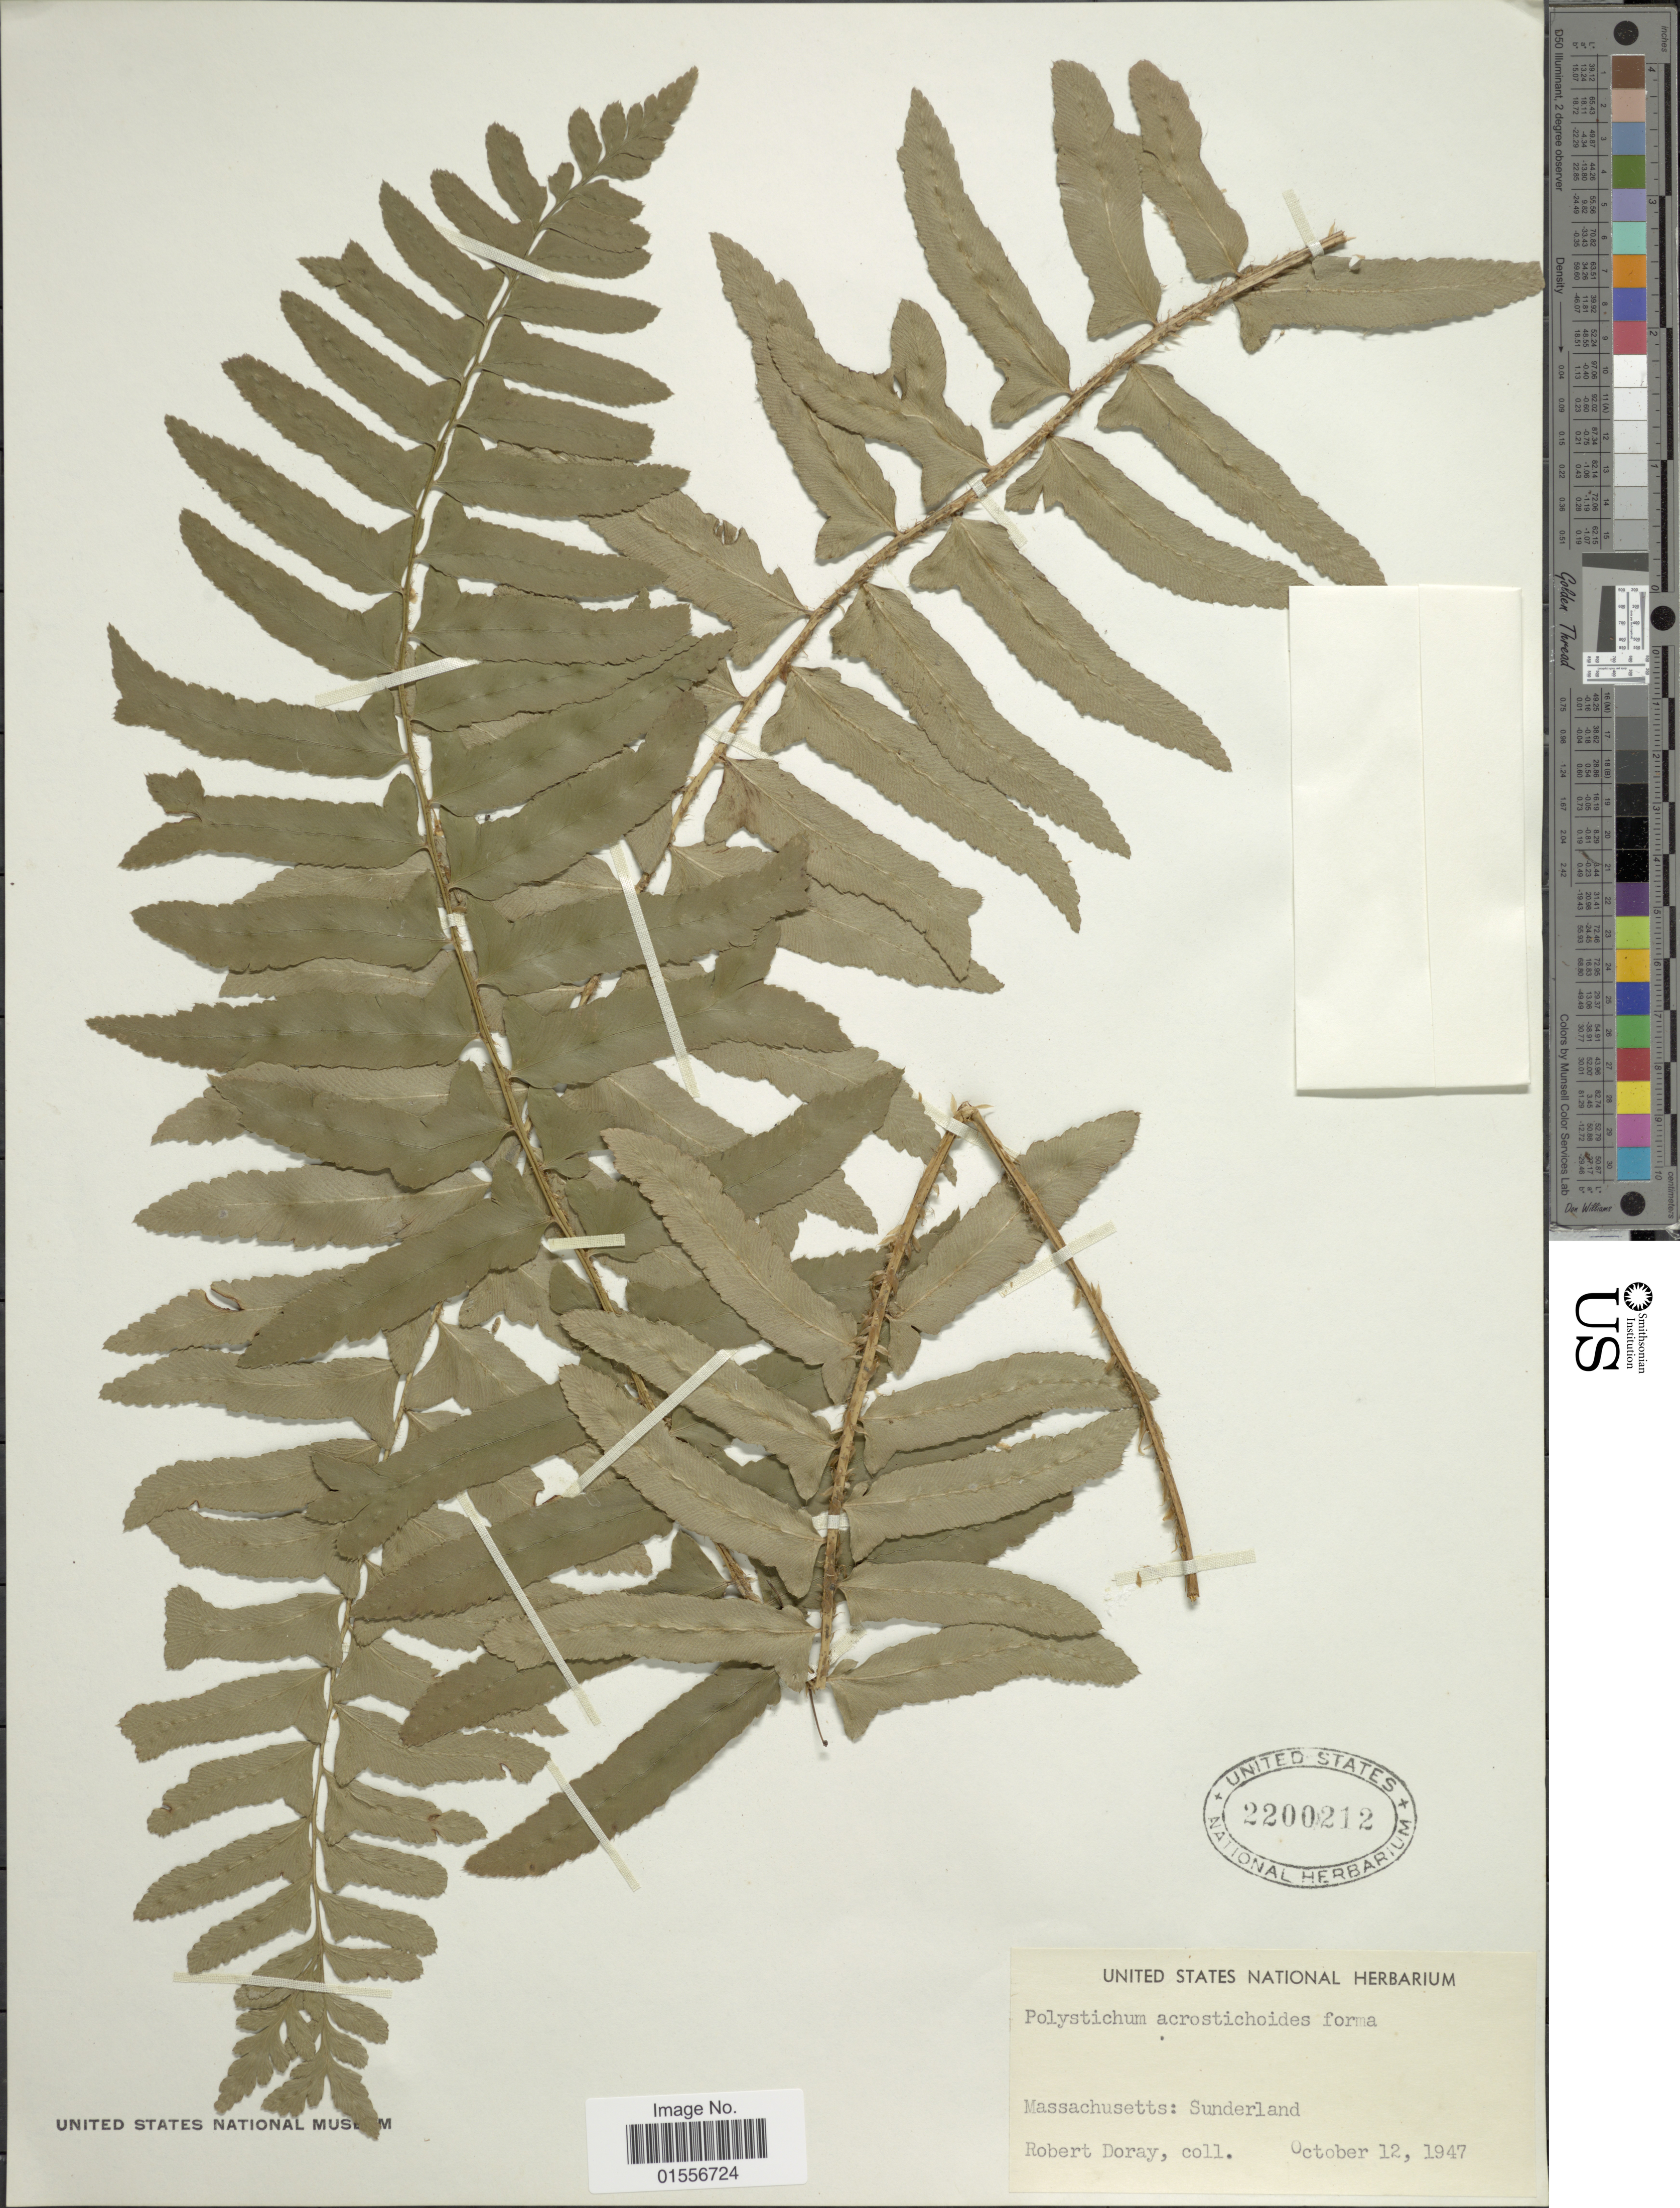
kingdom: Plantae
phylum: Tracheophyta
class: Polypodiopsida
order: Polypodiales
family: Dryopteridaceae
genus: Polystichum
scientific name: Polystichum acrostichoides f. cristatum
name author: Clute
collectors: R. Doray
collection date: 1947-10-12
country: United States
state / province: Massachusetts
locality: Sunderland.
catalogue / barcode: US 2200212